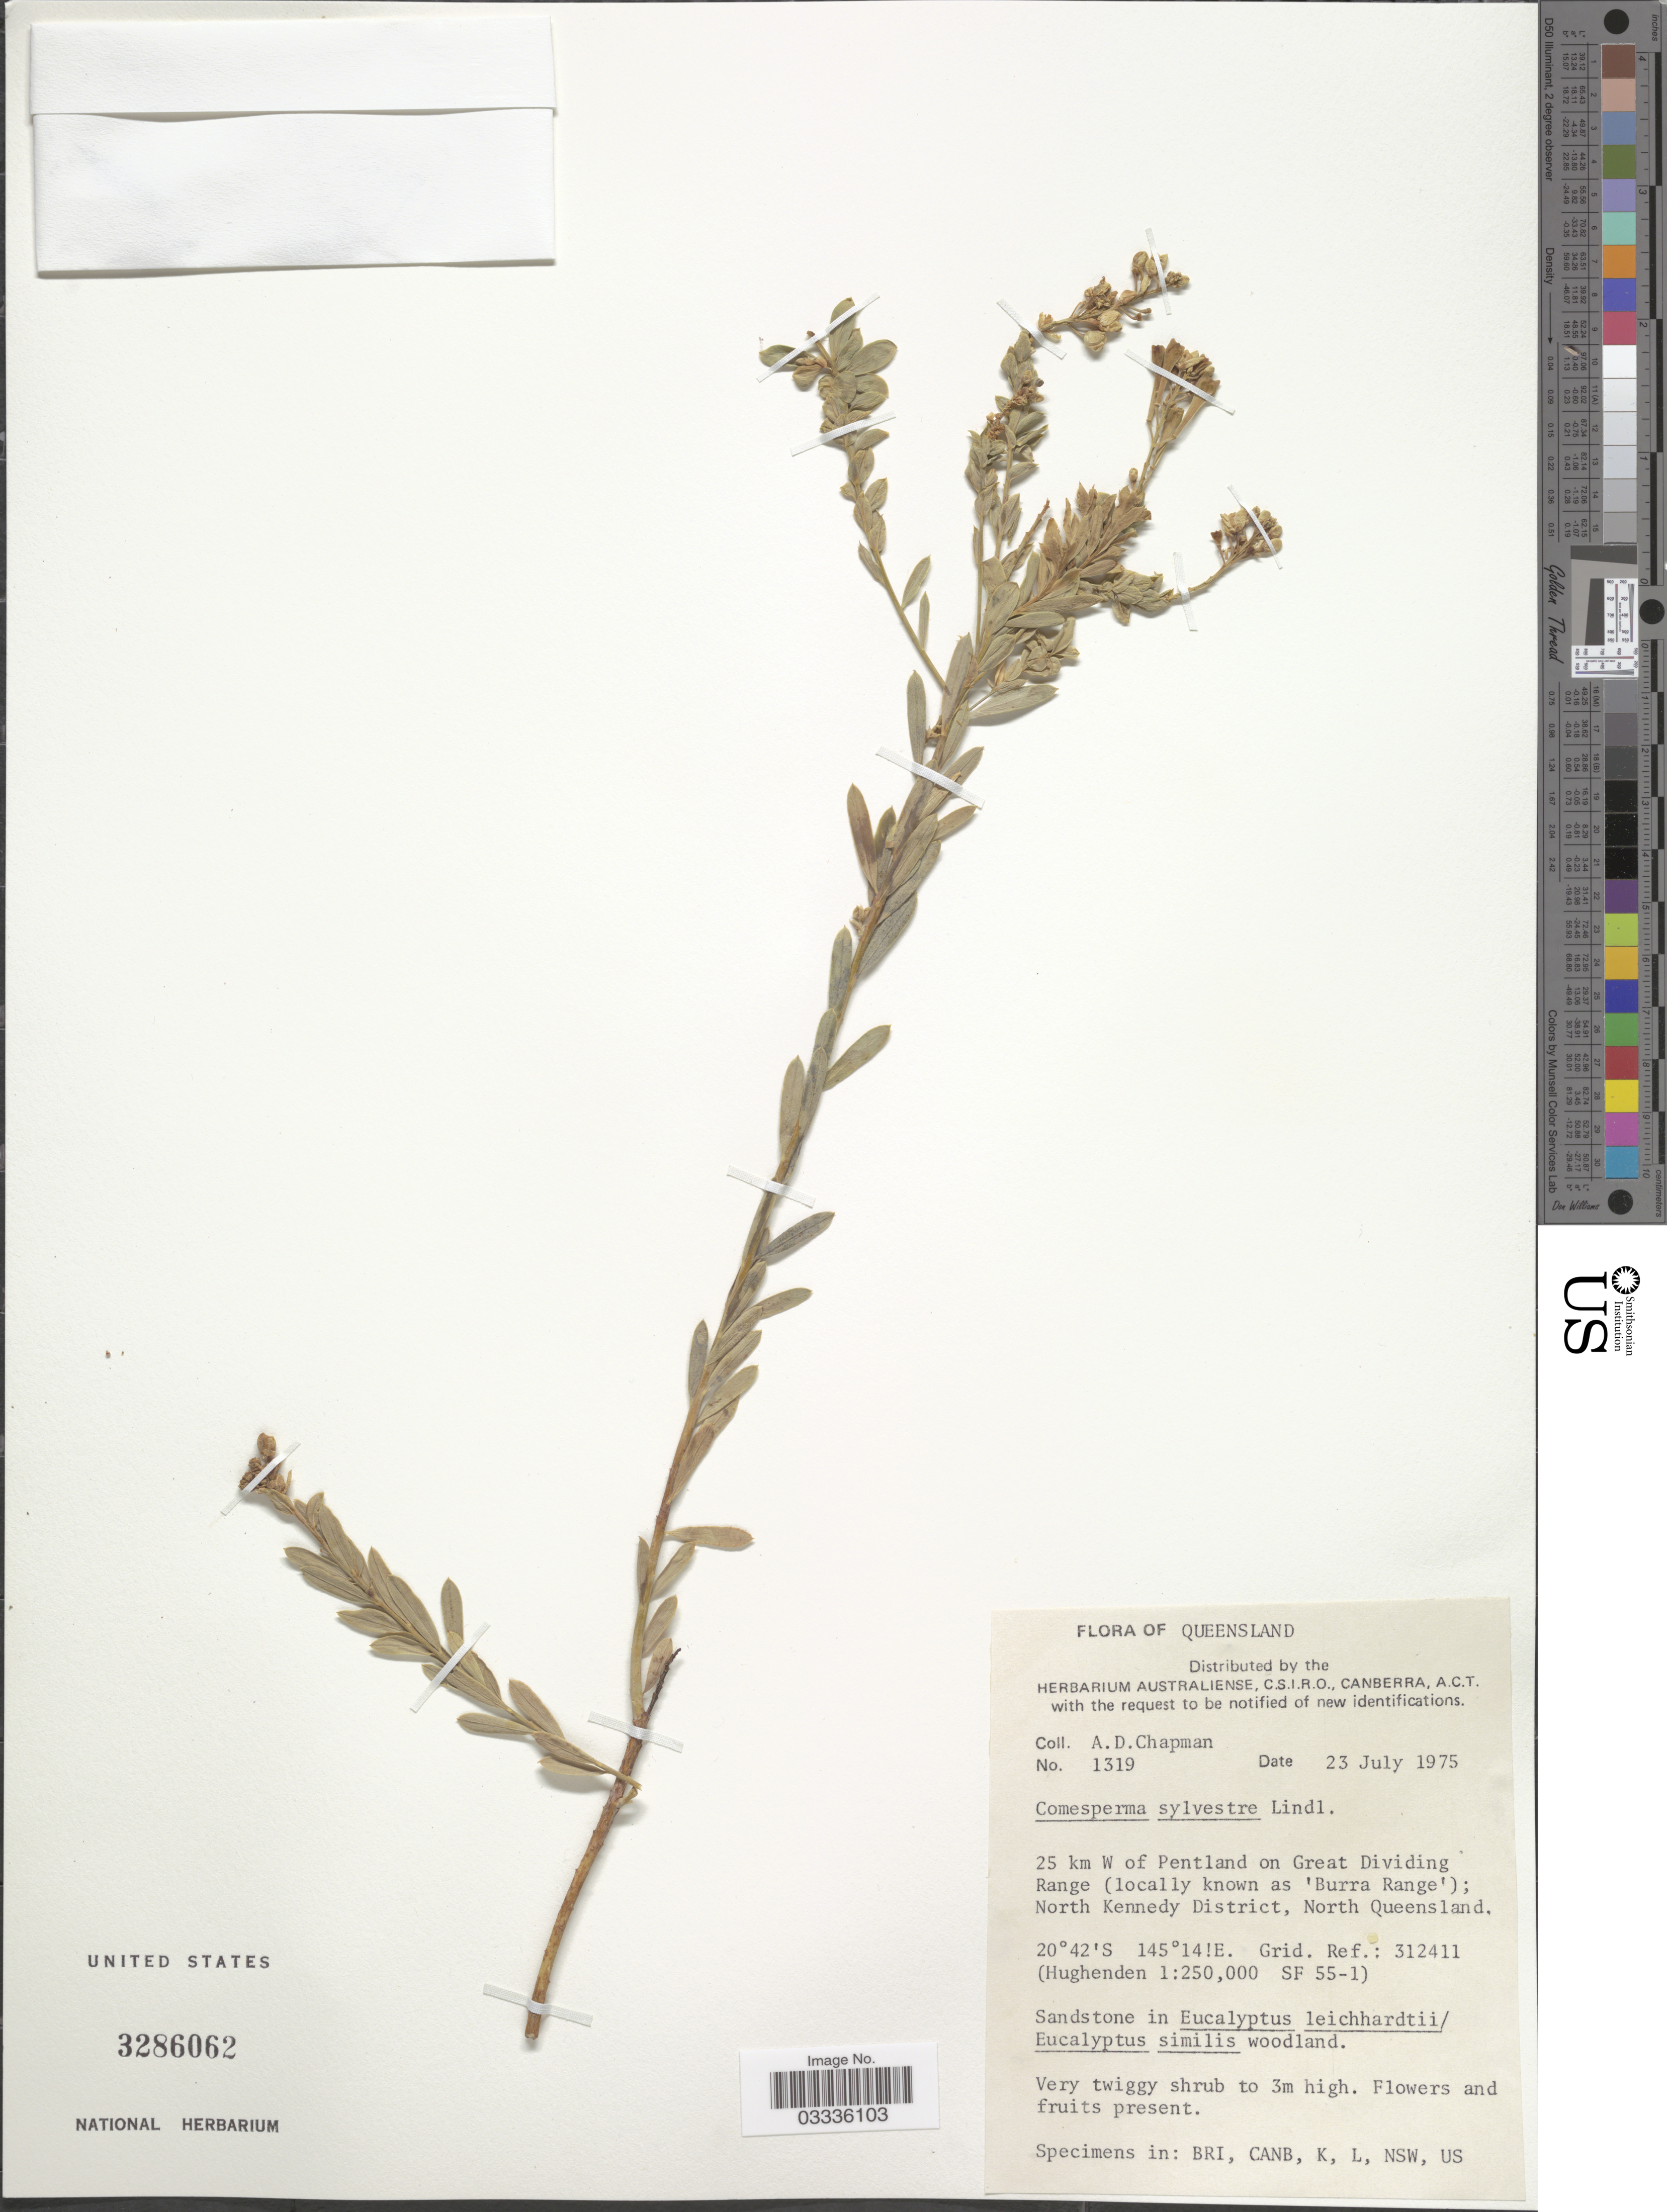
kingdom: Plantae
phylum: Tracheophyta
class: Magnoliopsida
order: Fabales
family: Polygalaceae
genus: Comesperma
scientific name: Comesperma sylvestre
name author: Lindl.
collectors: A. D. Chapman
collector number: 1319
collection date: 1975-07-23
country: Australia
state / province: Queensland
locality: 25 km W of Pentland on Great Dividing Range (locally known as 'Burra Range'); North Kennedy District, North Queensland. Grid. Ref.: 312411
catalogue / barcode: US 3286062